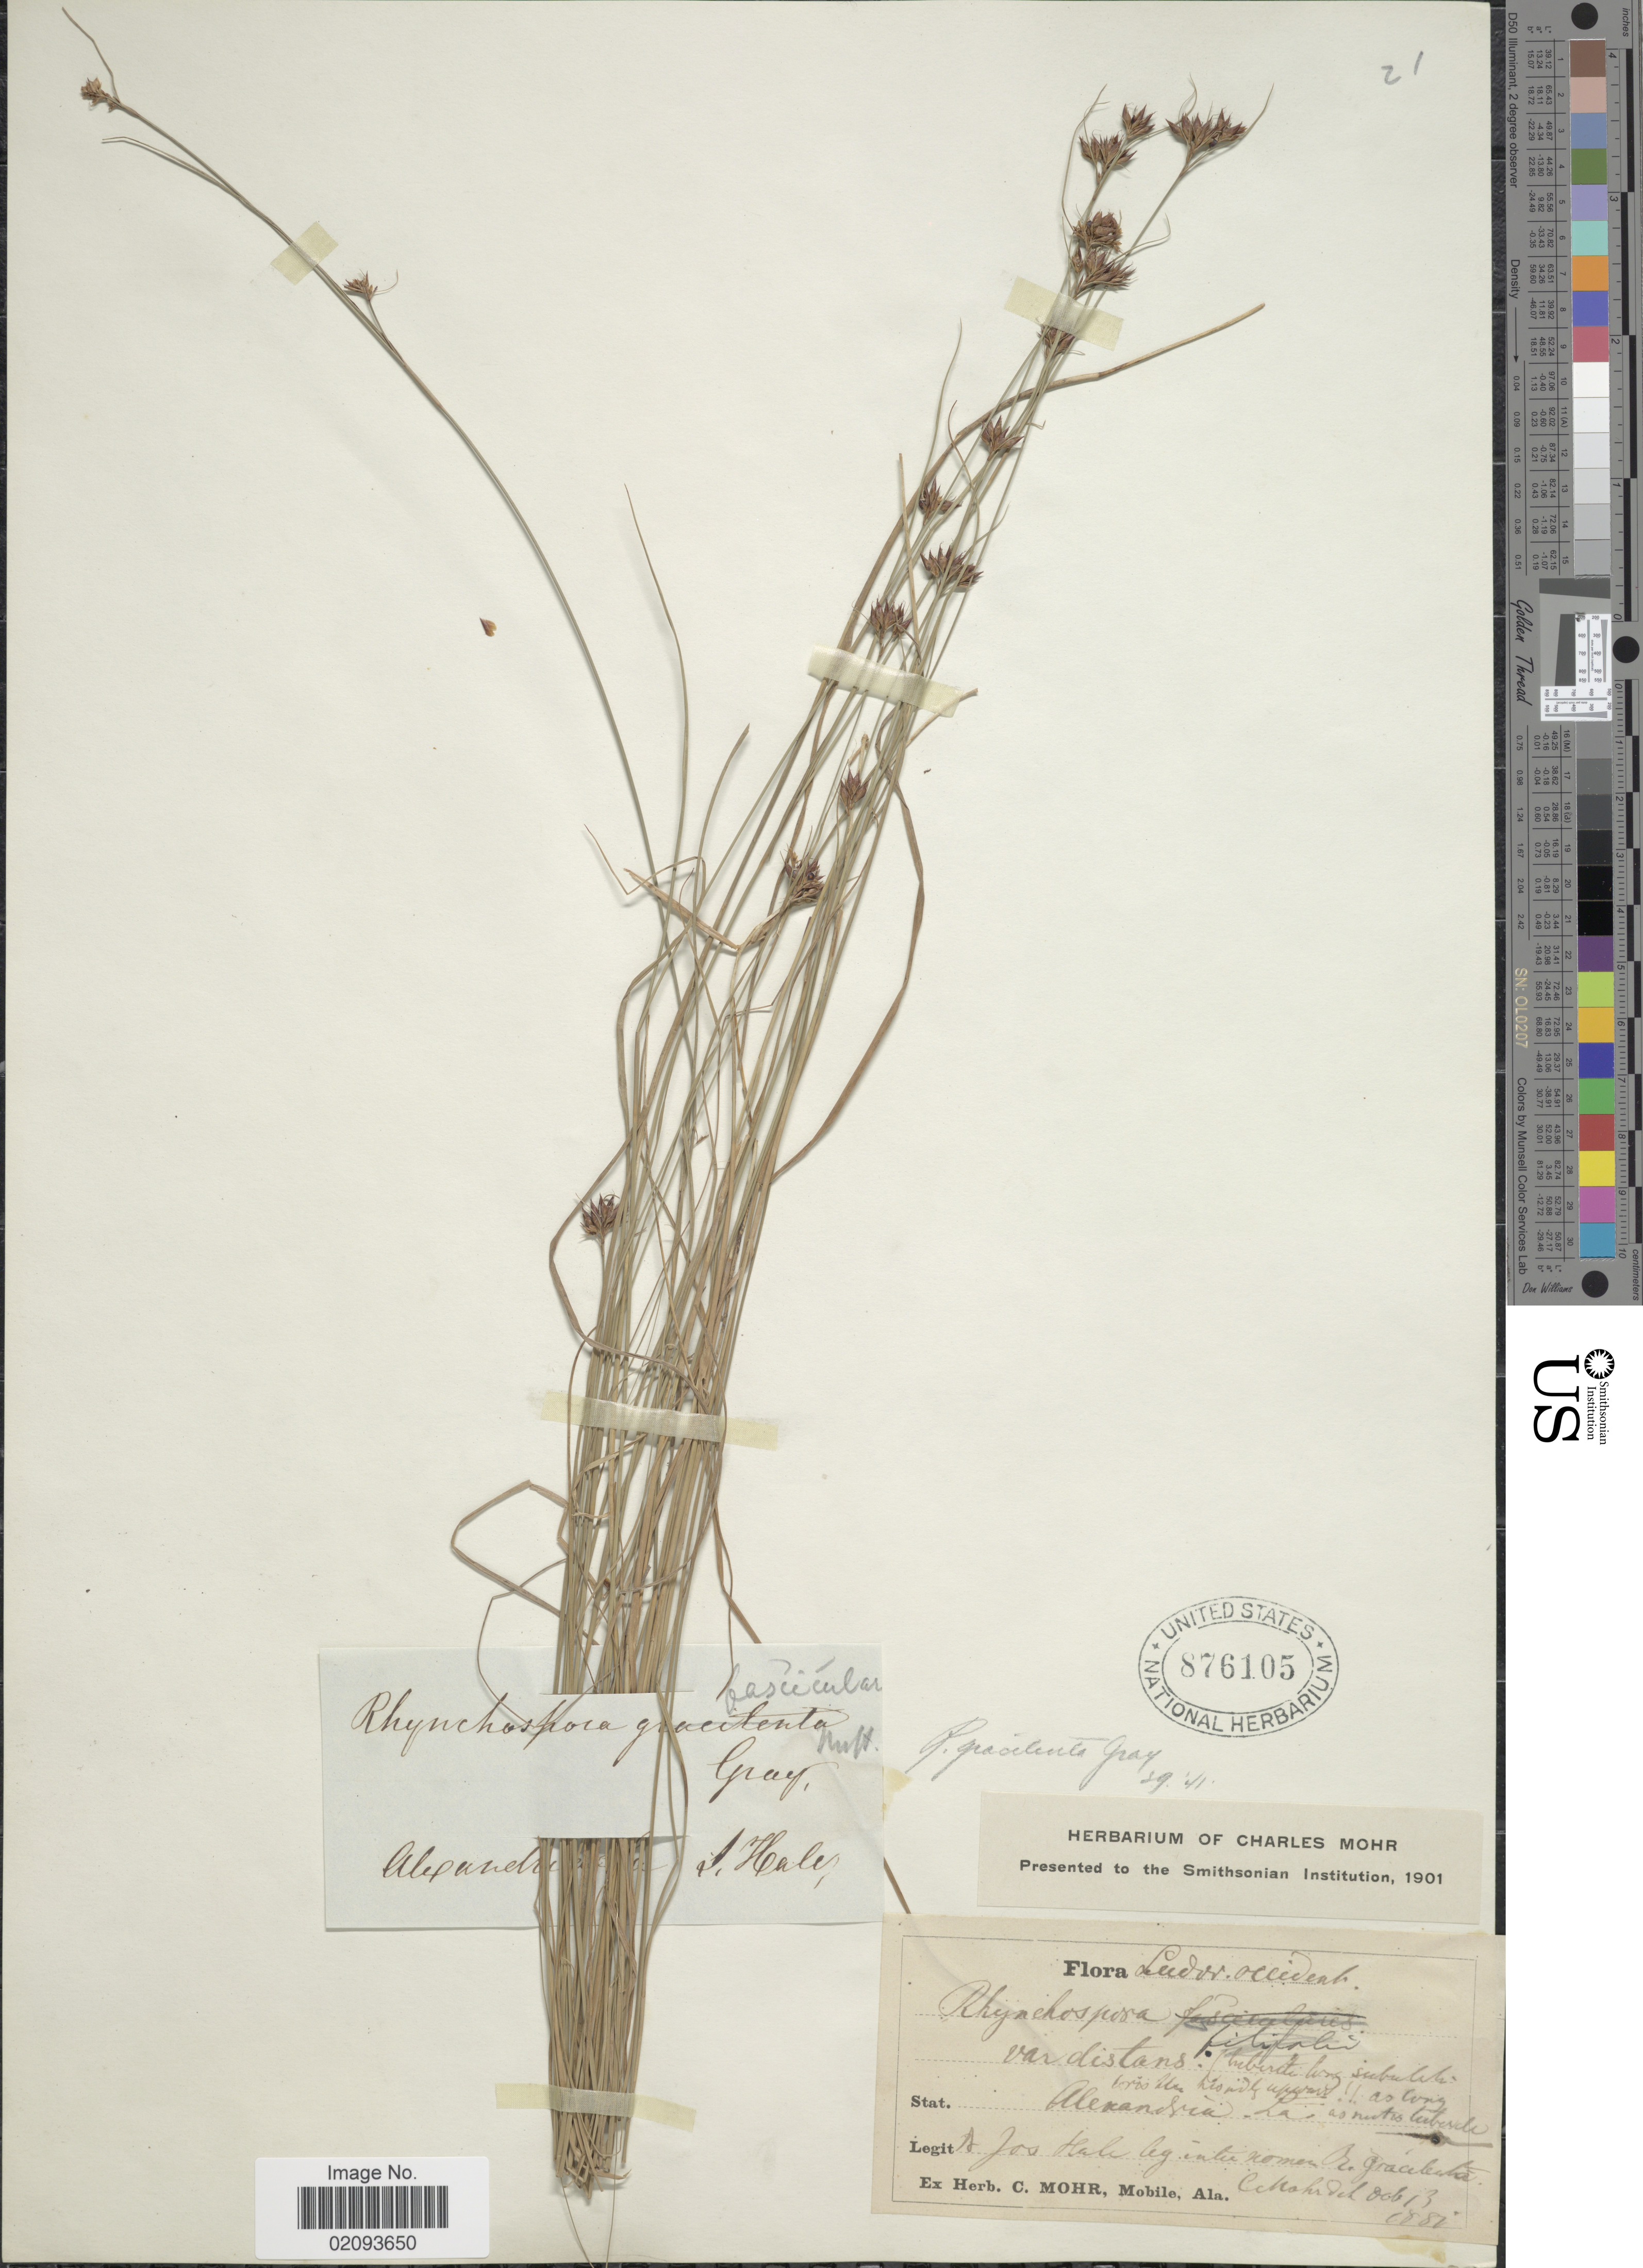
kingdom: Plantae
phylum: Tracheophyta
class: Liliopsida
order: Poales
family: Cyperaceae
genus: Rhynchospora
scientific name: Rhynchospora gracilenta A. Gray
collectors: C. T. Mohr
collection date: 1881-10-13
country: United States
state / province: Louisiana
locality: Alexandria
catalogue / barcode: US 876105